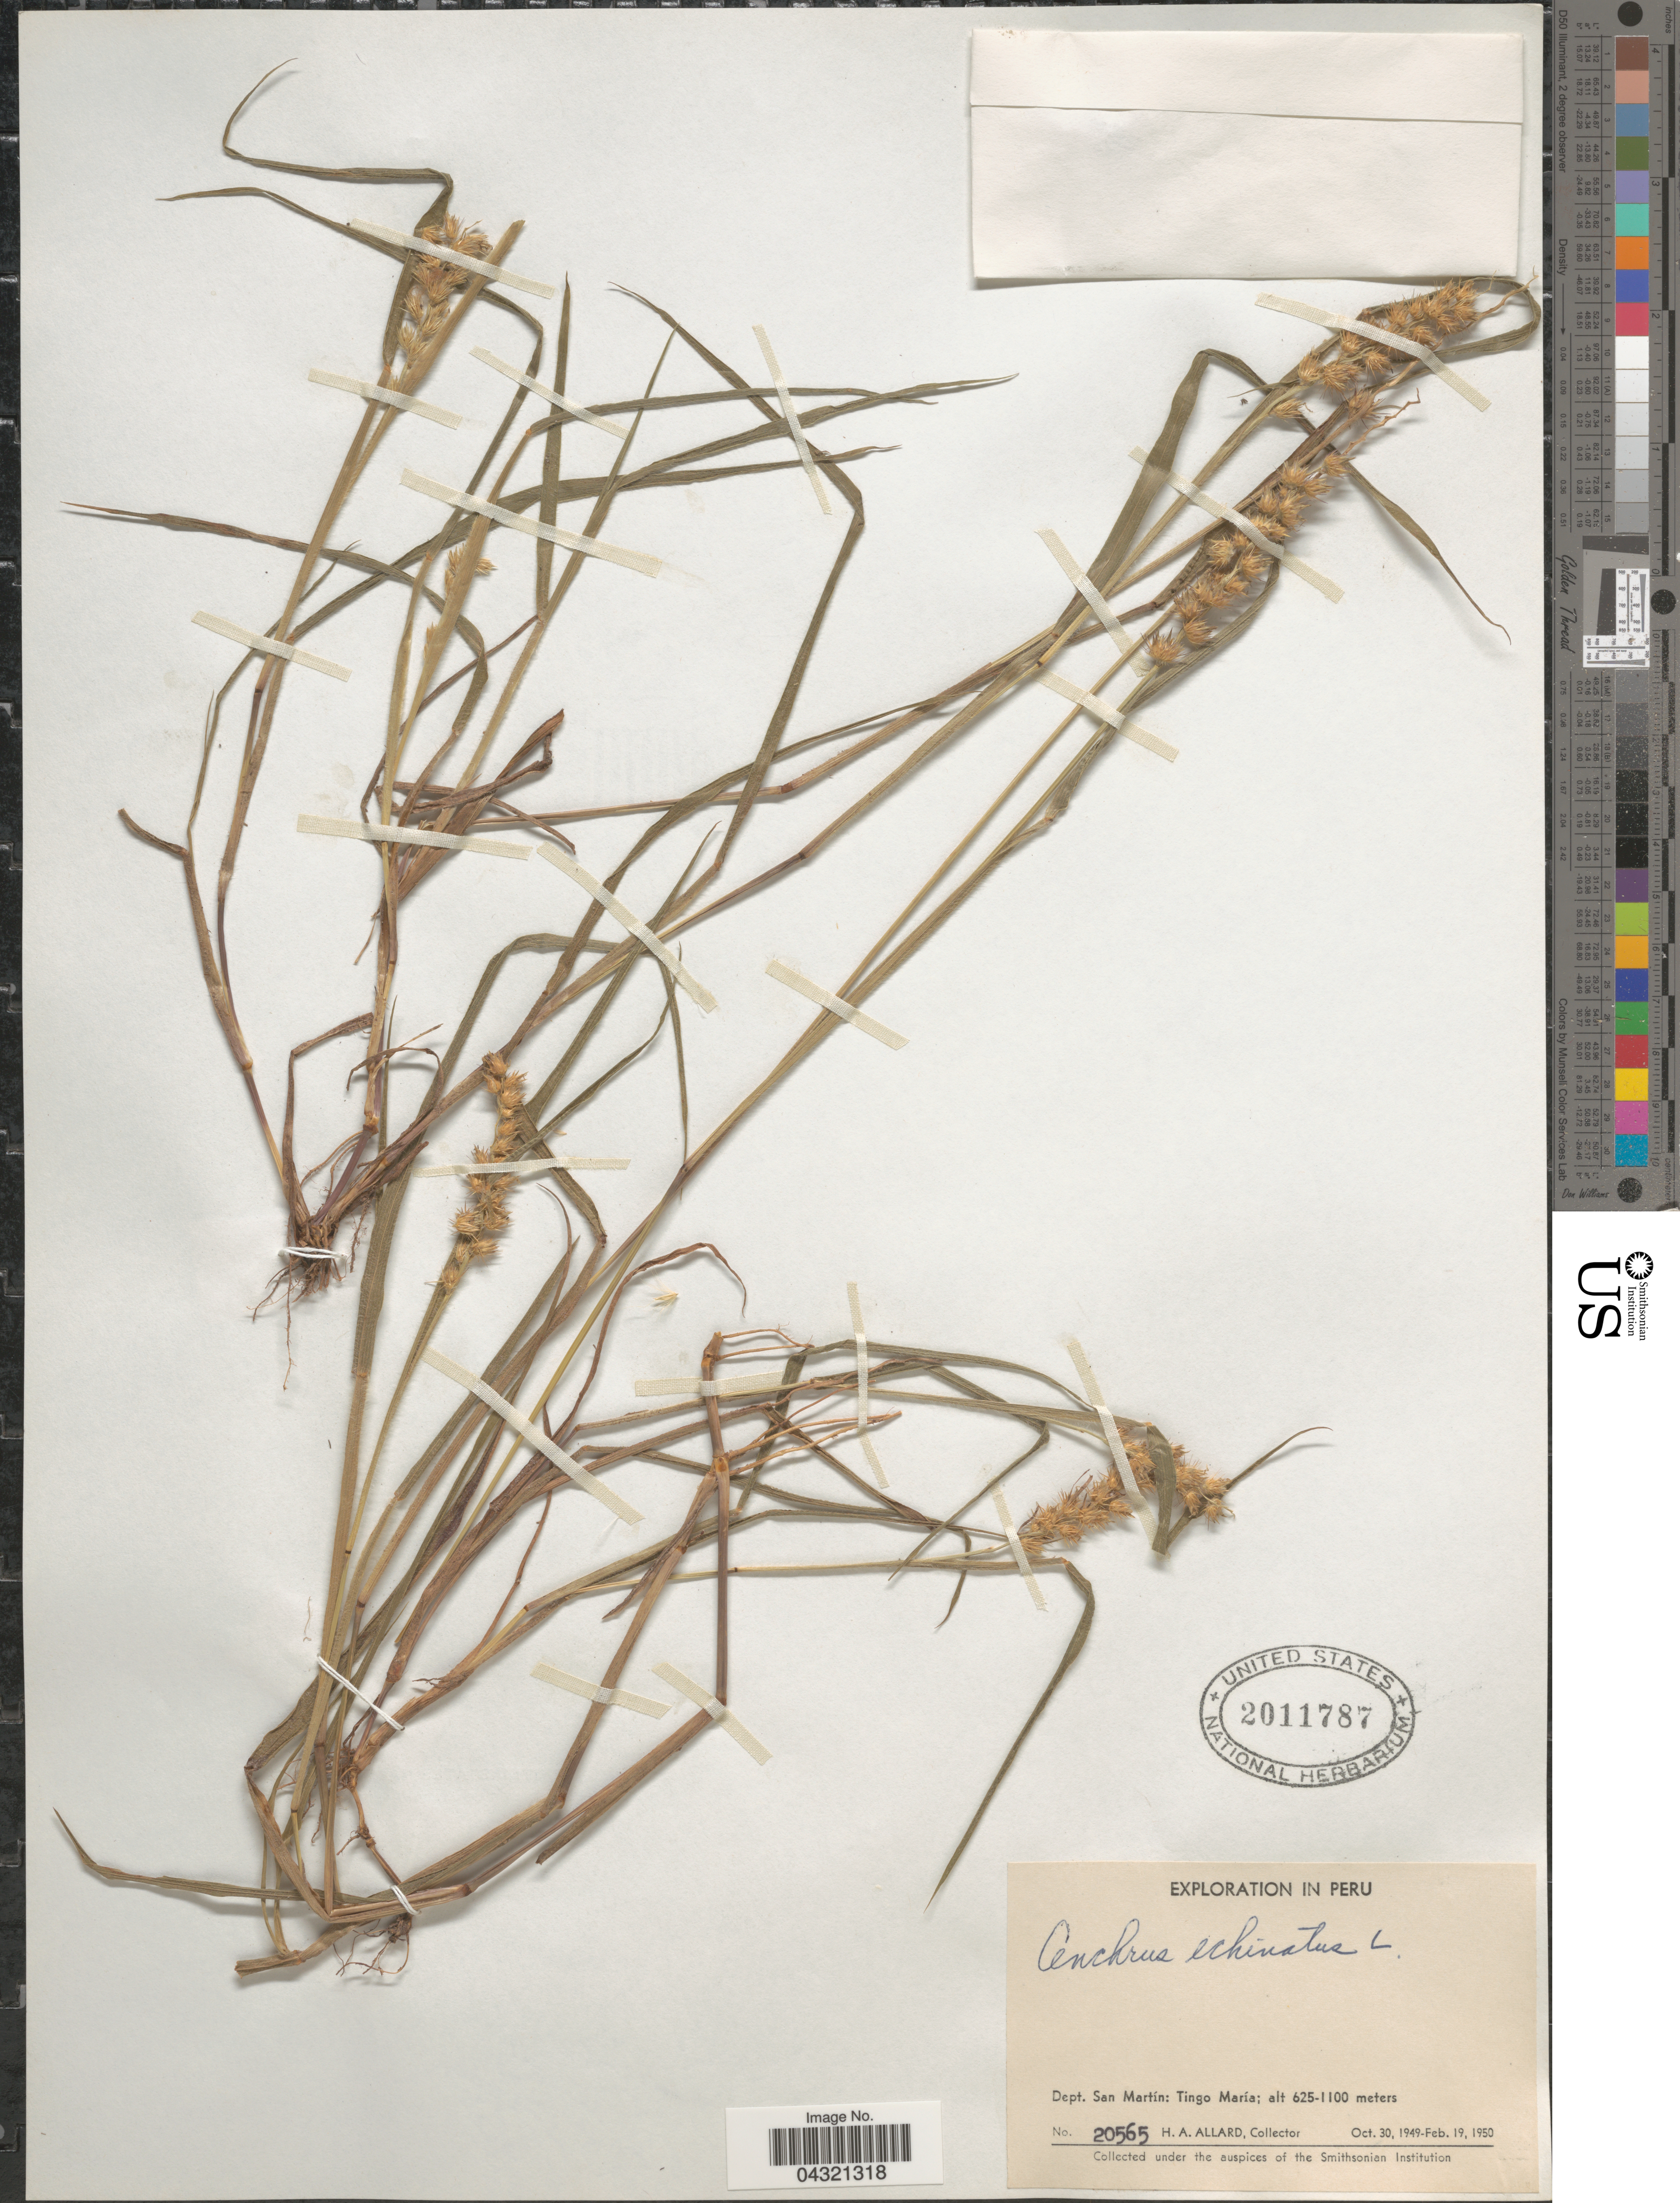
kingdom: Plantae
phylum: Tracheophyta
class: Liliopsida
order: Poales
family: Poaceae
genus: Cenchrus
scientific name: Cenchrus echinatus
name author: L.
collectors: H. A. Allard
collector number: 20565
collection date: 1949-10-30/1950-02-19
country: Peru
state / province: San Martín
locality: Exploration in Peru. Dept. San Martín: Tingo María.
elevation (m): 625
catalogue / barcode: US 2011787